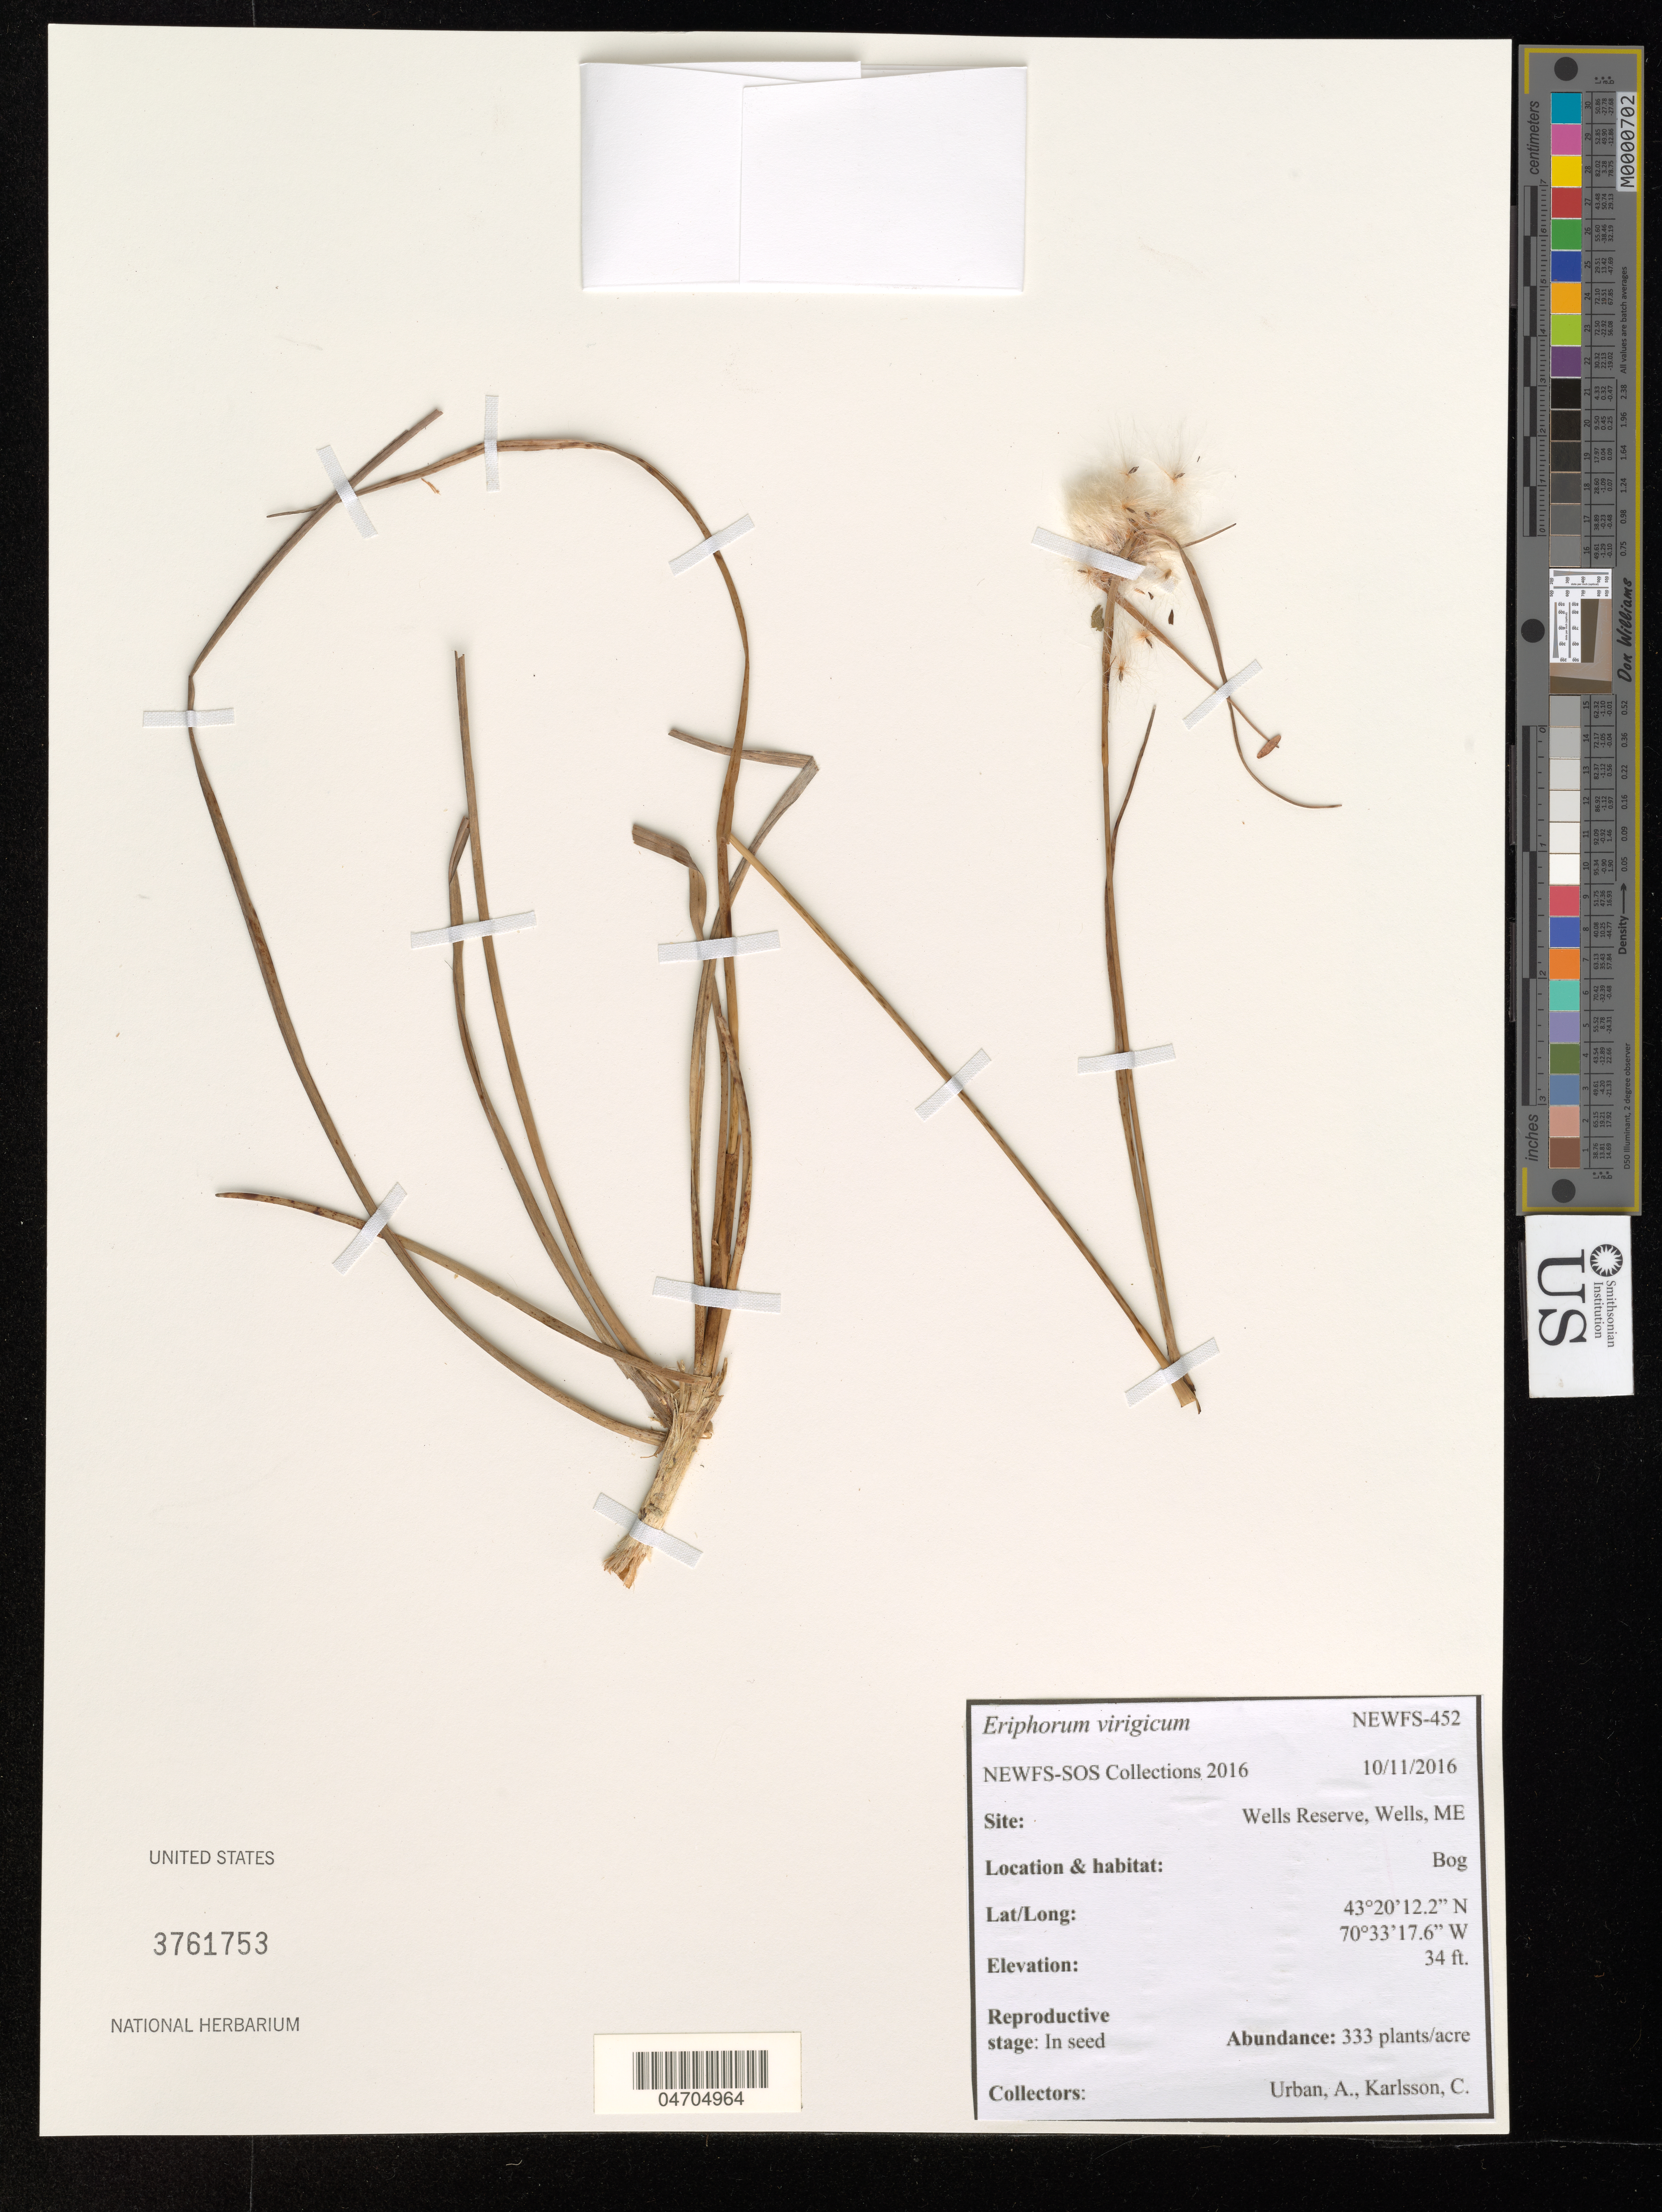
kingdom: Plantae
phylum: Tracheophyta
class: Liliopsida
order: Poales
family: Cyperaceae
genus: Eriophorum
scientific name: Eriophorum virginicum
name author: L.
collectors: A. Urban & C. Karlsson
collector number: NEWFS-452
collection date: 2016-10-11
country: United States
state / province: Maine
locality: Wells Reserve, Wells.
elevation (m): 10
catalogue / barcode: US 3761753